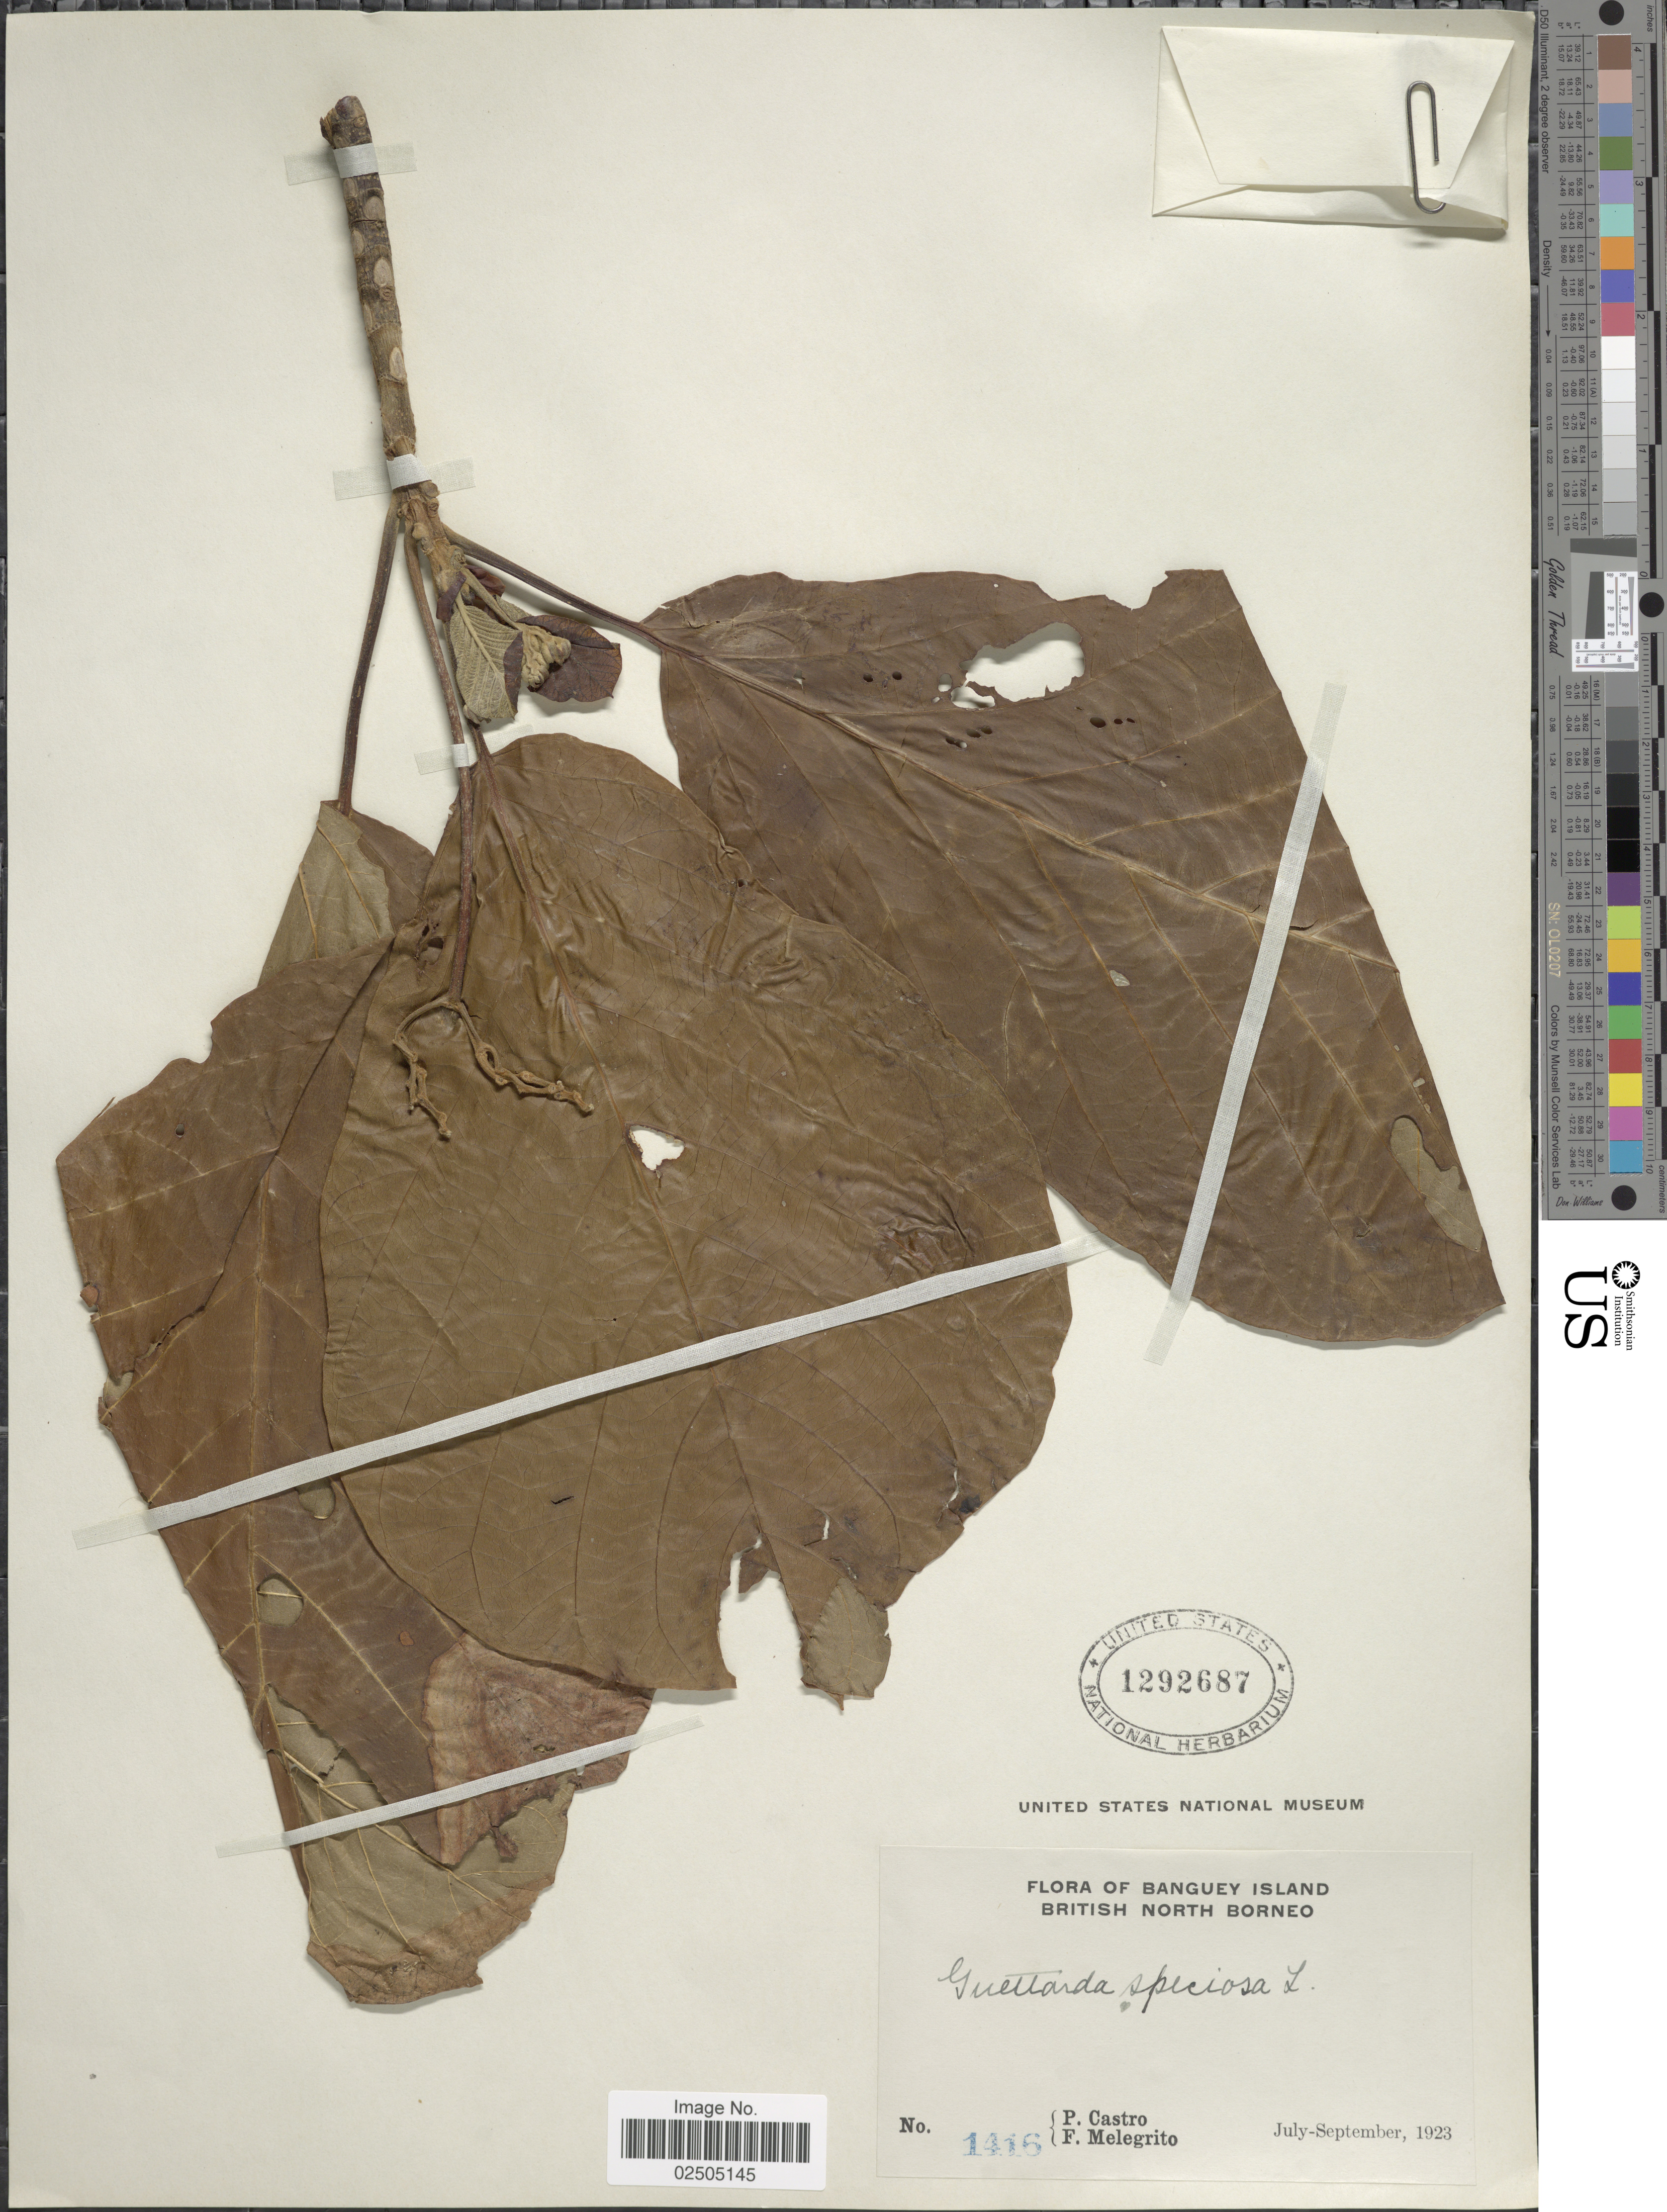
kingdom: Plantae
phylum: Tracheophyta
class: Magnoliopsida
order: Gentianales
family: Rubiaceae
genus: Guettarda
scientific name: Guettarda speciosa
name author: L.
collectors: P. Castro & F. Melegrito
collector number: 1416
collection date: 1923-07/1923-09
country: Malaysia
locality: Banguey Island, British North Borneo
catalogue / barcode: US 1292687